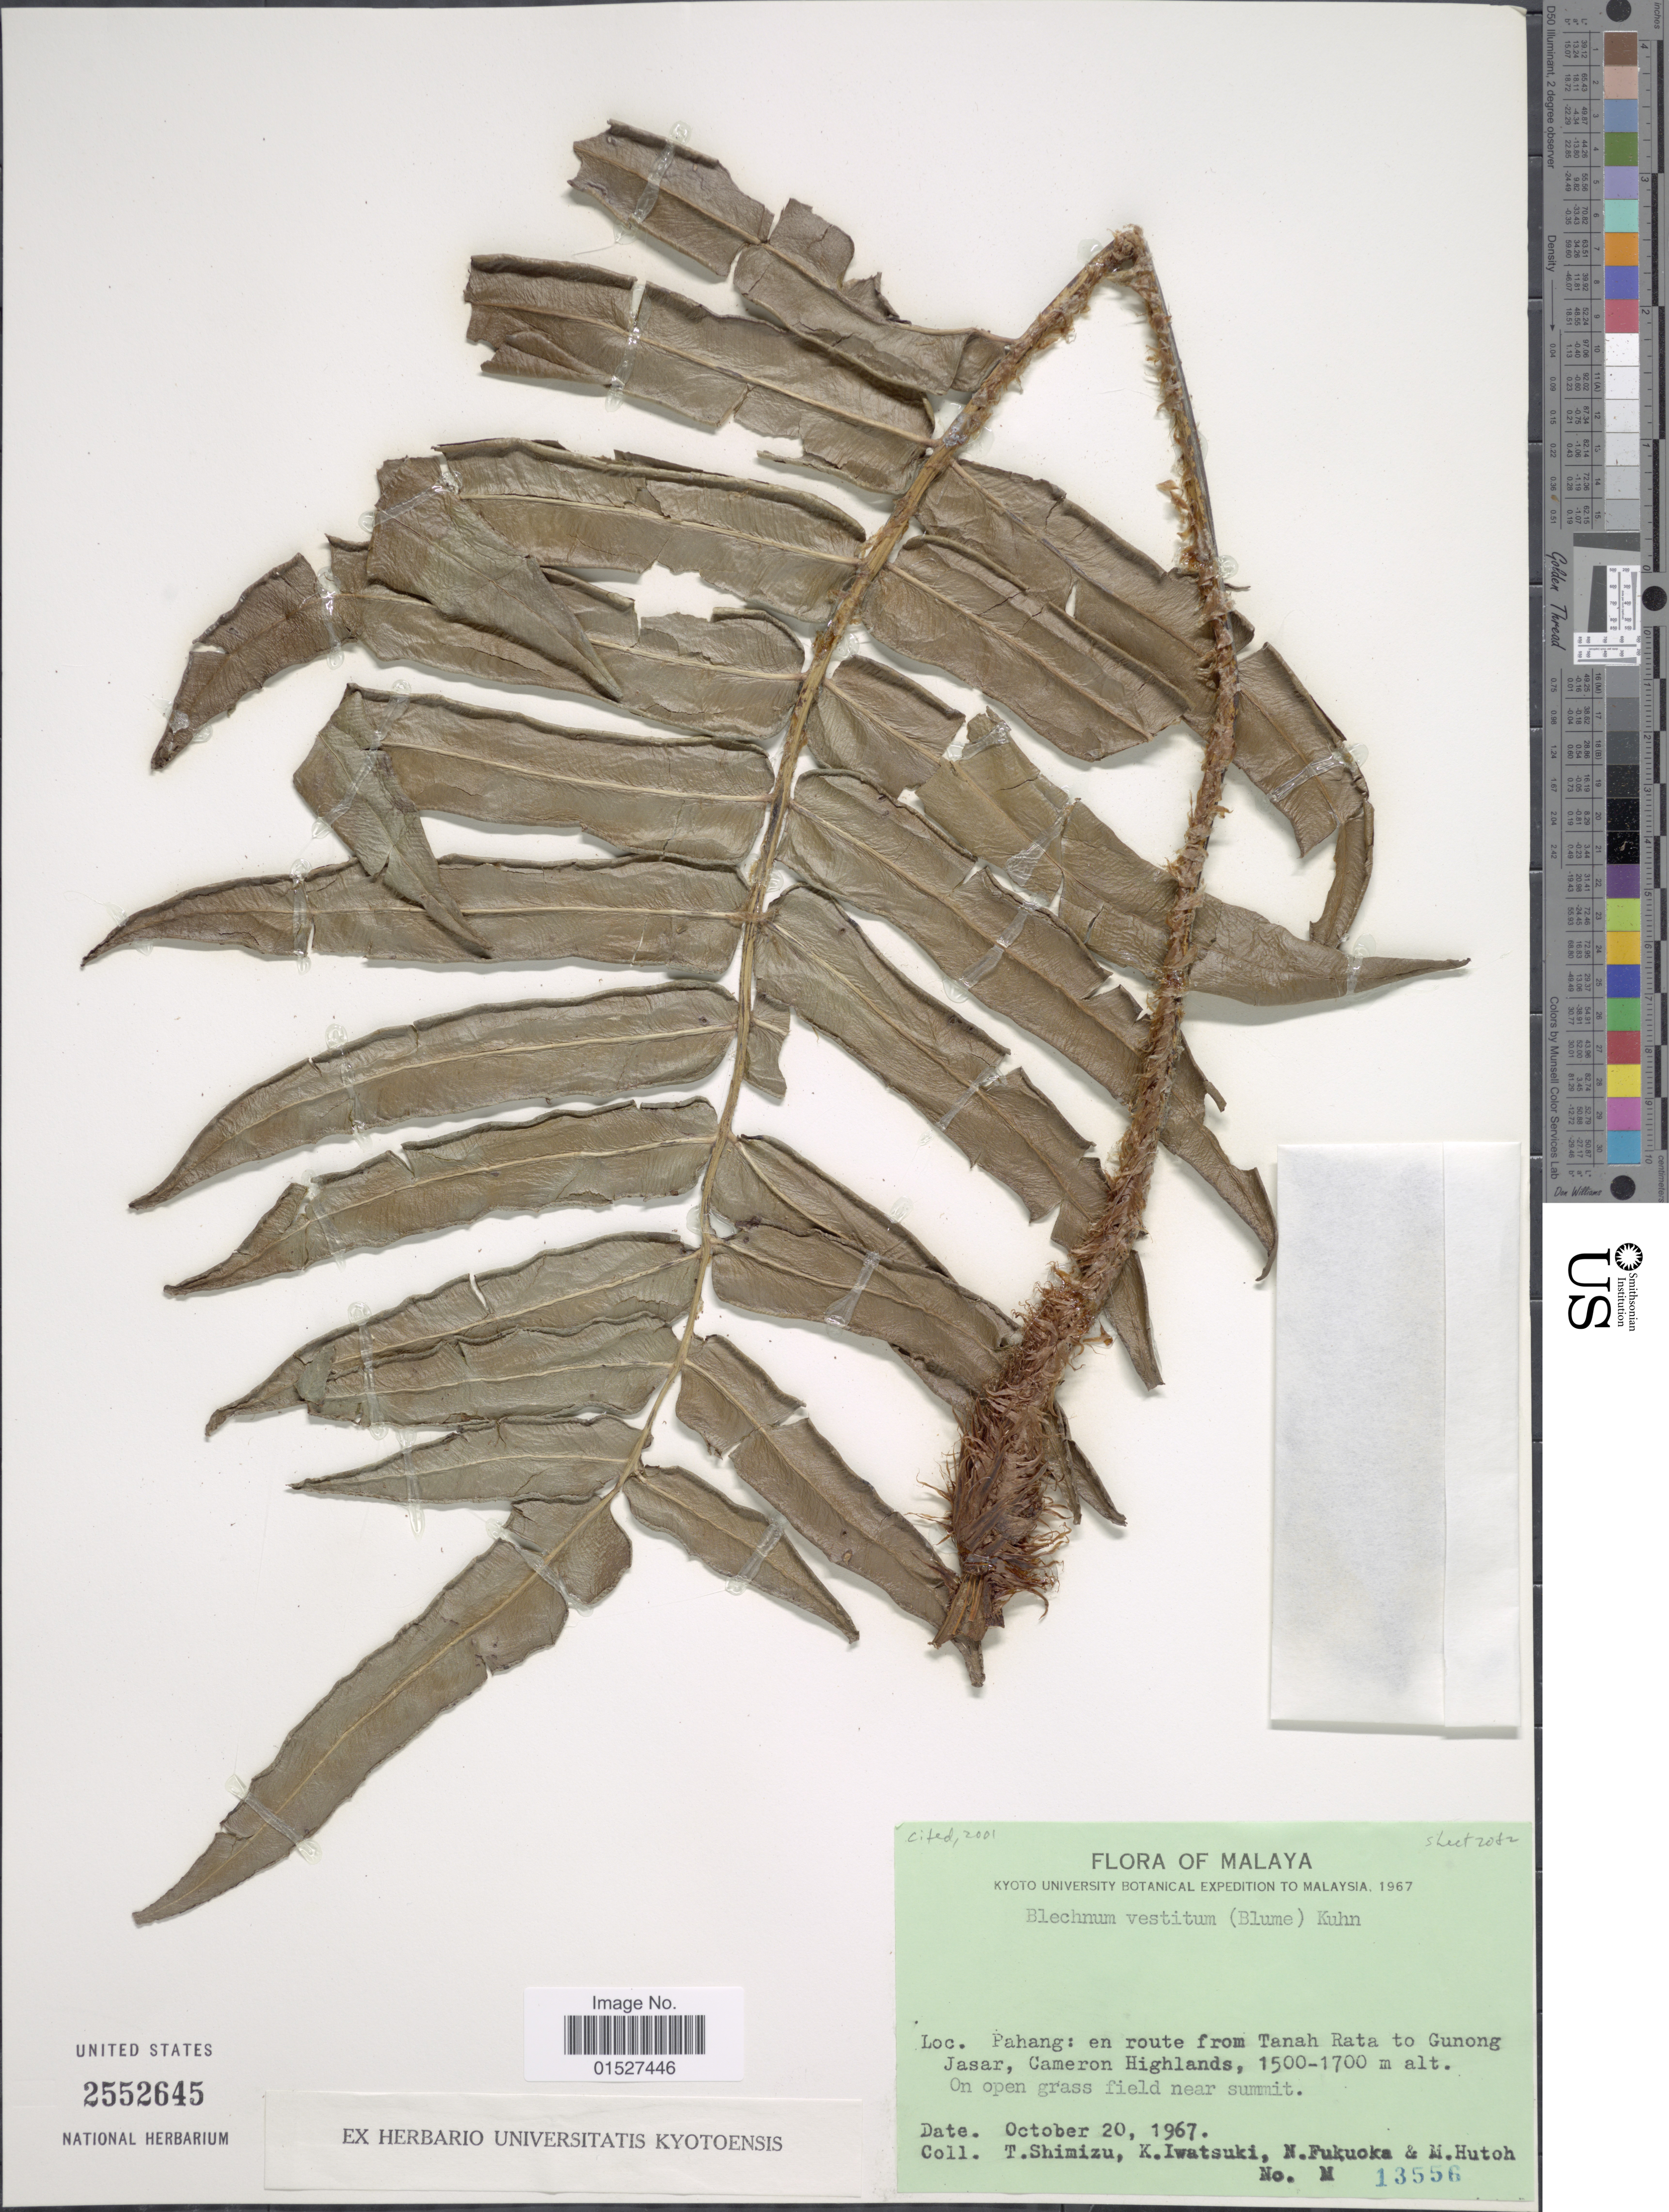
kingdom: Plantae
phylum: Tracheophyta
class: Polypodiopsida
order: Polypodiales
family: Blechnaceae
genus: Blechnum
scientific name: Blechnum vestitum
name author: (Blume) Kuhn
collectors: T. Shimizu, K. Iwatsuki, N. Fukuoka & M. Hutoh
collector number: M13556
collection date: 1967-10-20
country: Malaysia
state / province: Pahang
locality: Malaya. En route from Tanah Rata to Gunong Jasar, Cameron Highlands.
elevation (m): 1500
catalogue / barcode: US 2552645